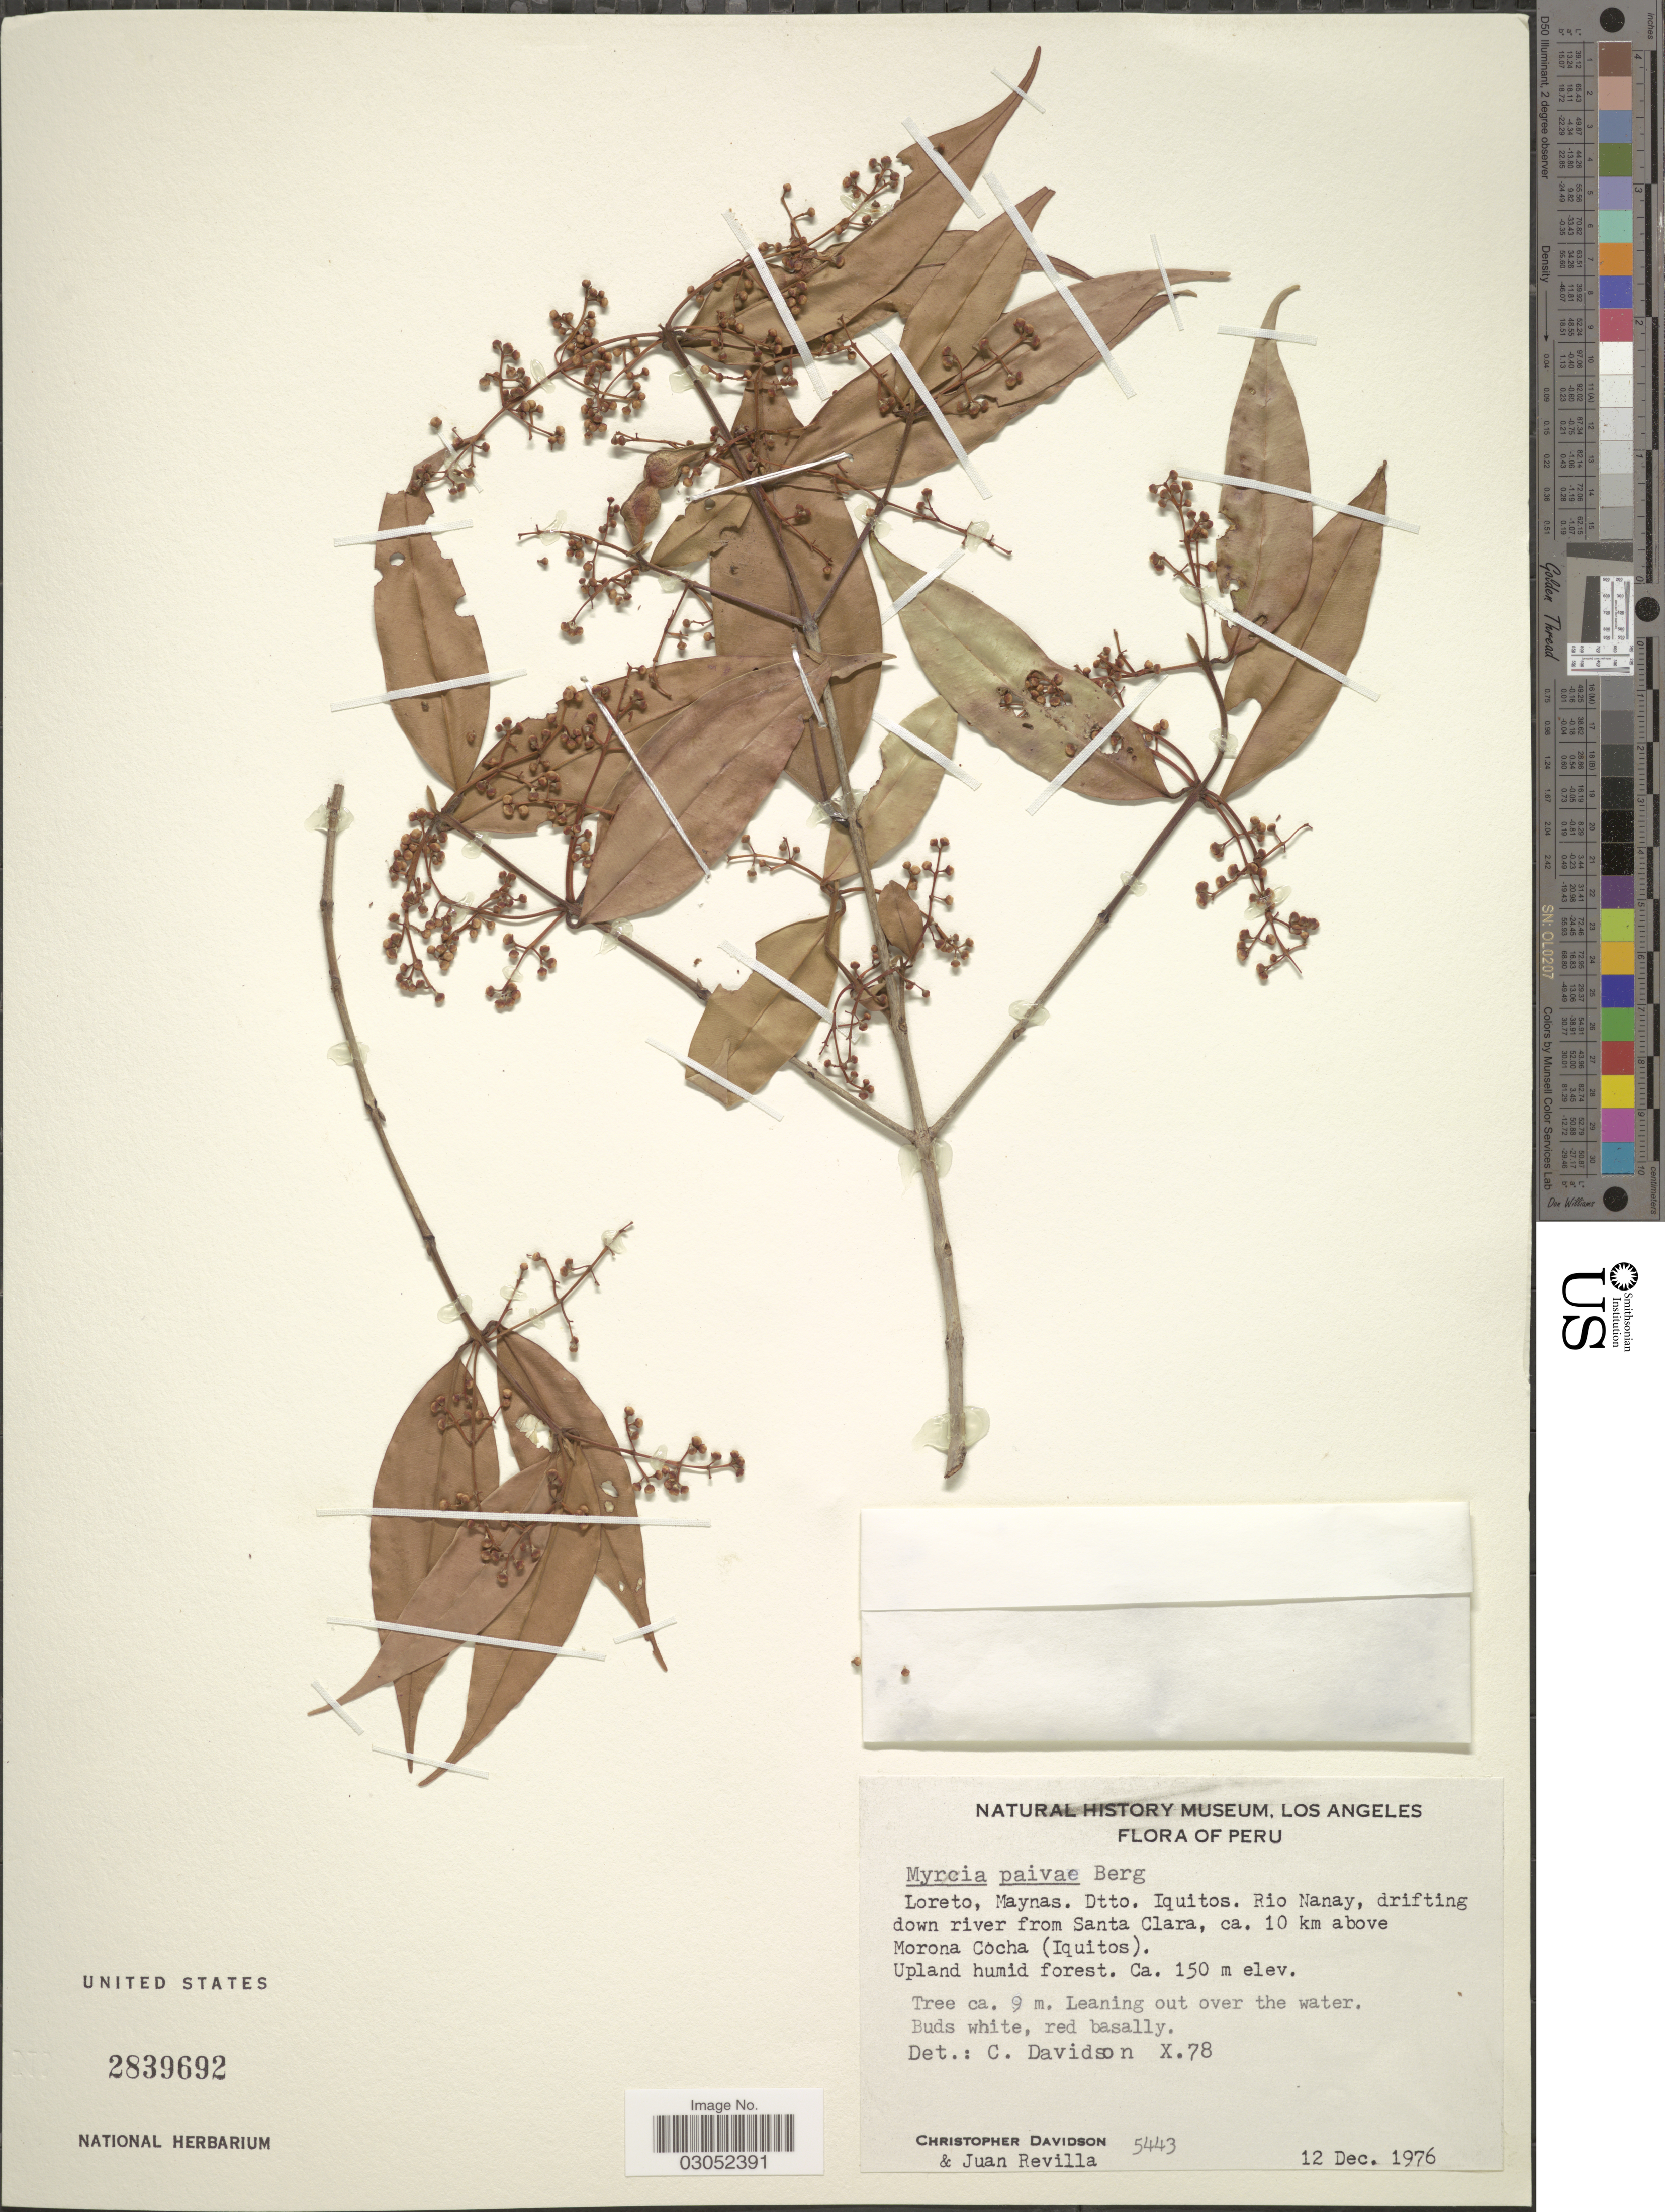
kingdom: Plantae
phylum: Tracheophyta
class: Magnoliopsida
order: Myrtales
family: Myrtaceae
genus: Myrcia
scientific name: Myrcia paivae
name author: O. Berg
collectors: C. Davidson & J. Revilla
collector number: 5443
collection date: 1976-12-12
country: Peru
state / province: Loreto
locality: Maynas. Dtto. Iquitos. Rio Nanay, drifting down river from Santa Clara, ca. 10 km above Morona Cocha (Iquitos).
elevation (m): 150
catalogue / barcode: US 2839692